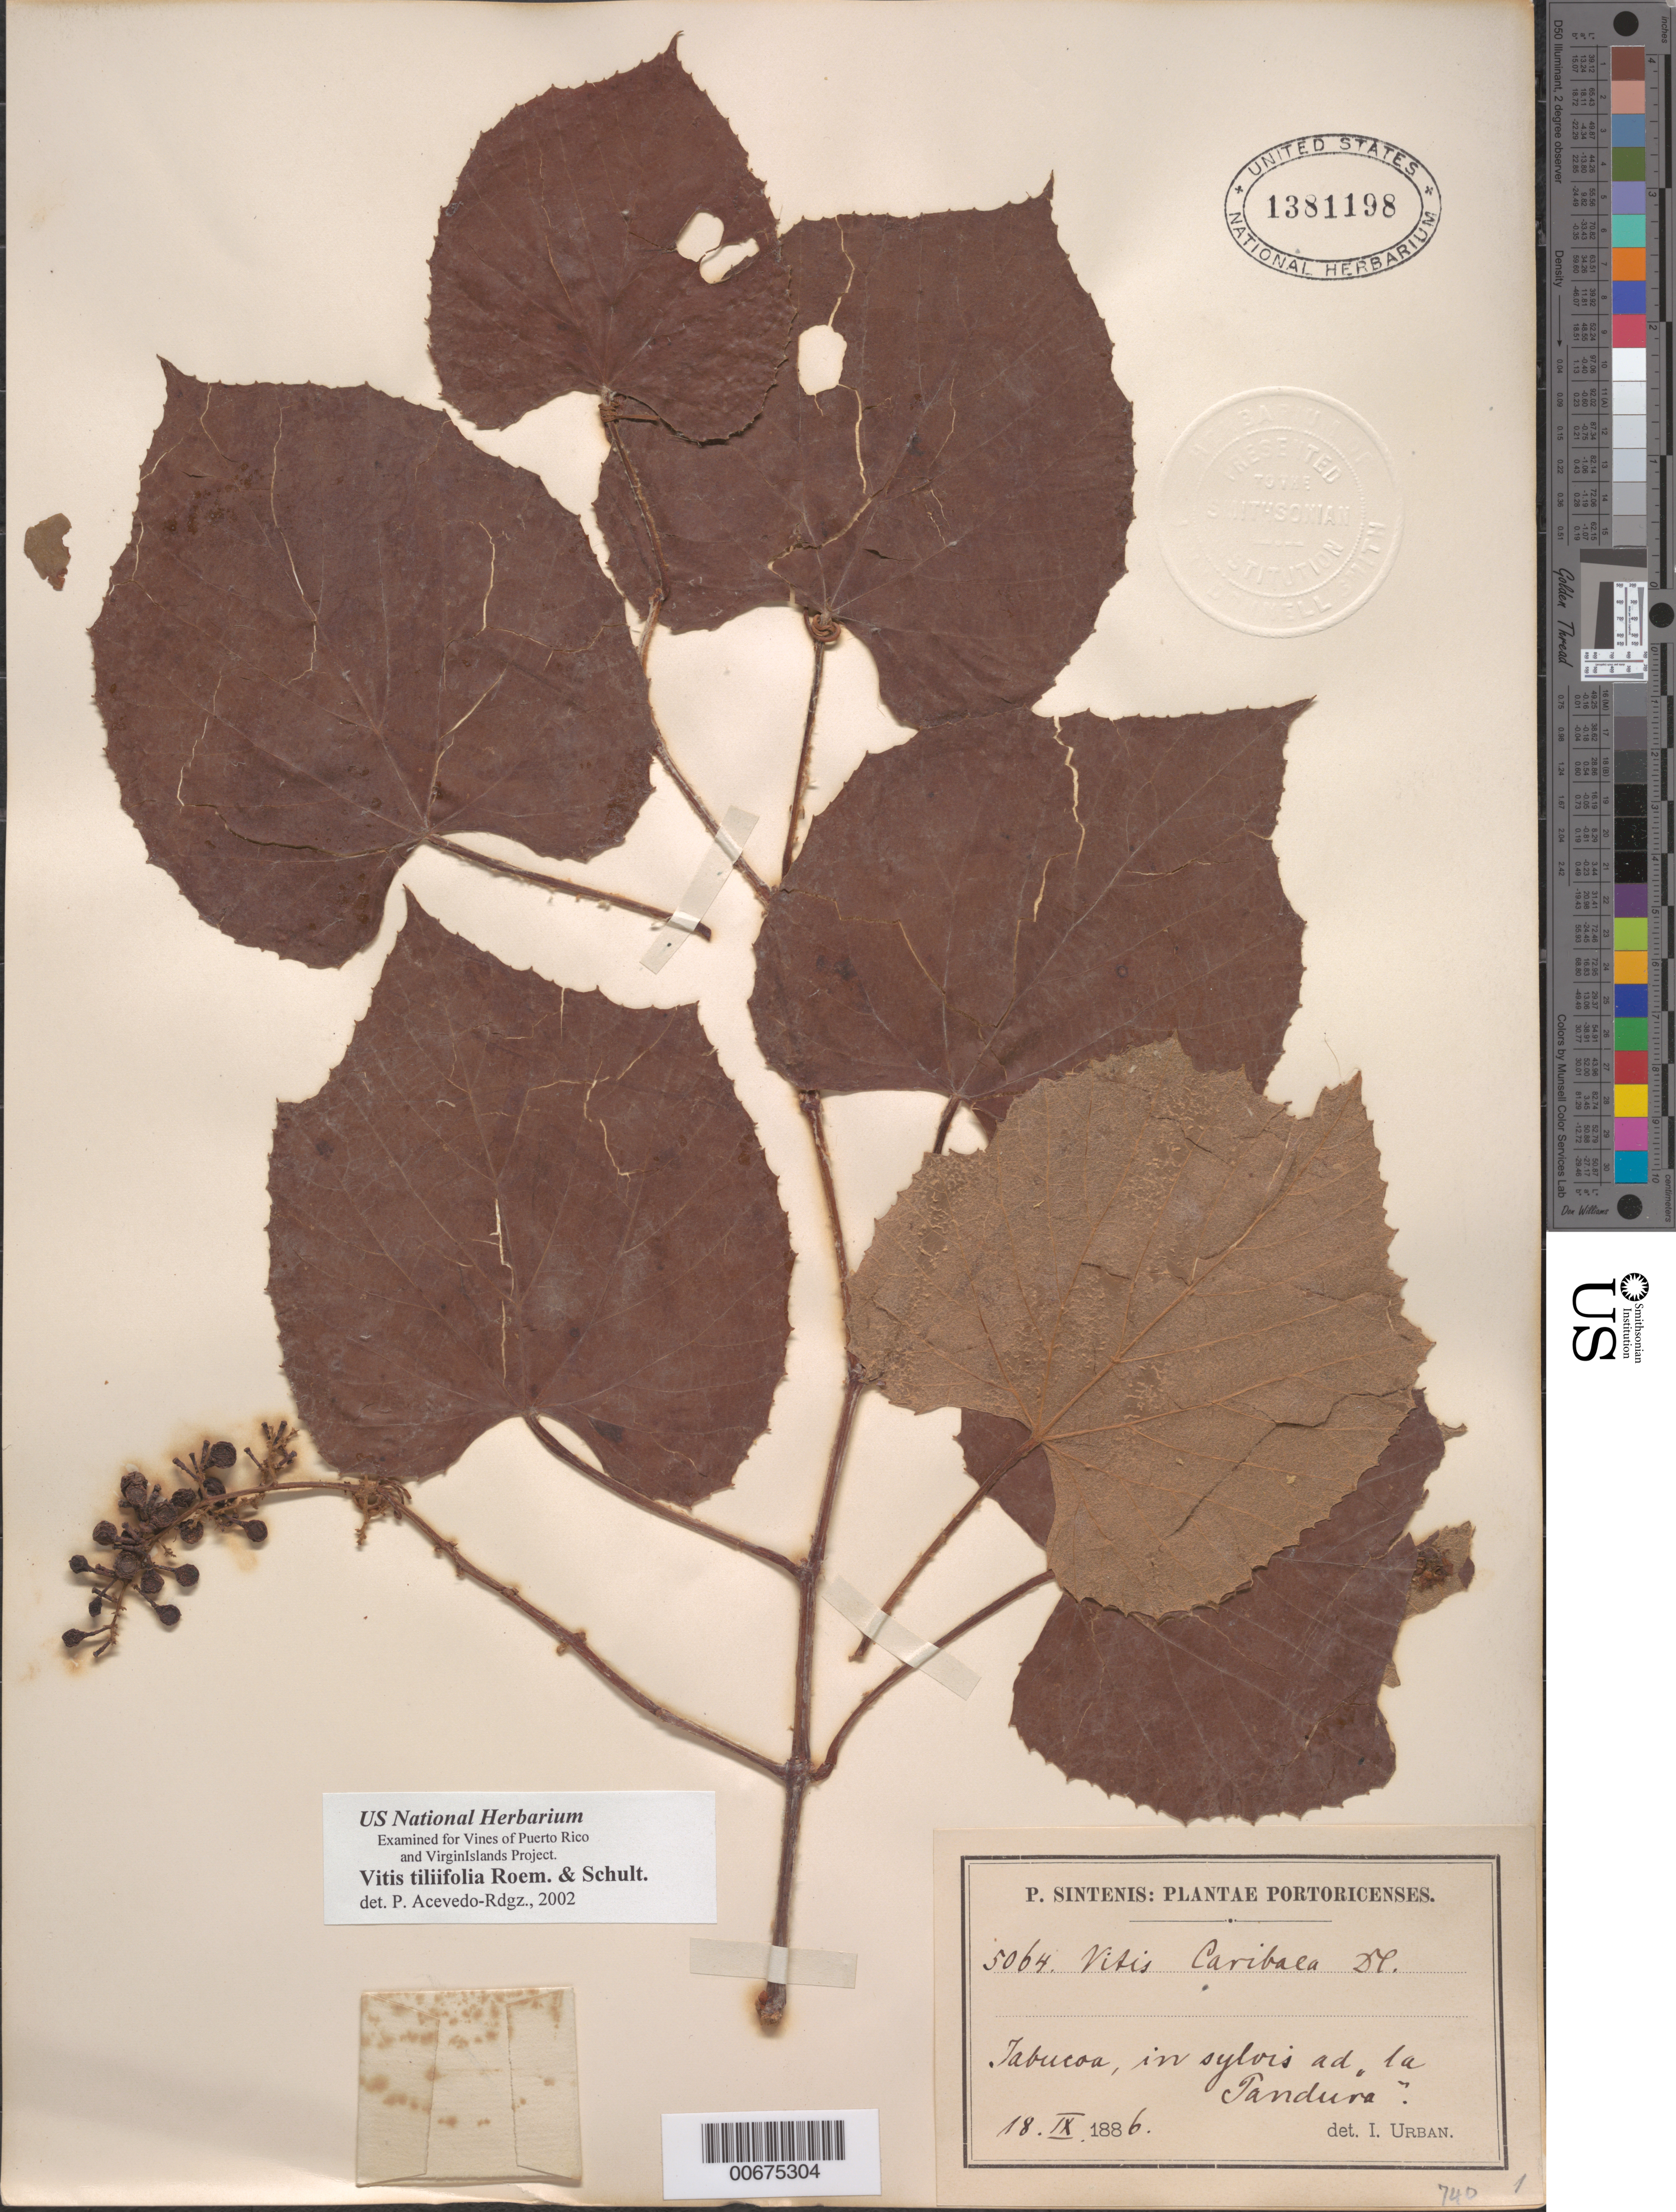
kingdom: Plantae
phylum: Tracheophyta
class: Magnoliopsida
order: Vitales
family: Vitaceae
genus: Vitis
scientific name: Vitis tiliifolia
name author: Humb. & Bonpl. ex Schult.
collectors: P. Sintenis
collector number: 5064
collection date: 1886-09-18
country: Puerto Rico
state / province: Yabucoa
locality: In sylvis ad, la "Pandura".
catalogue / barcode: US 1381198